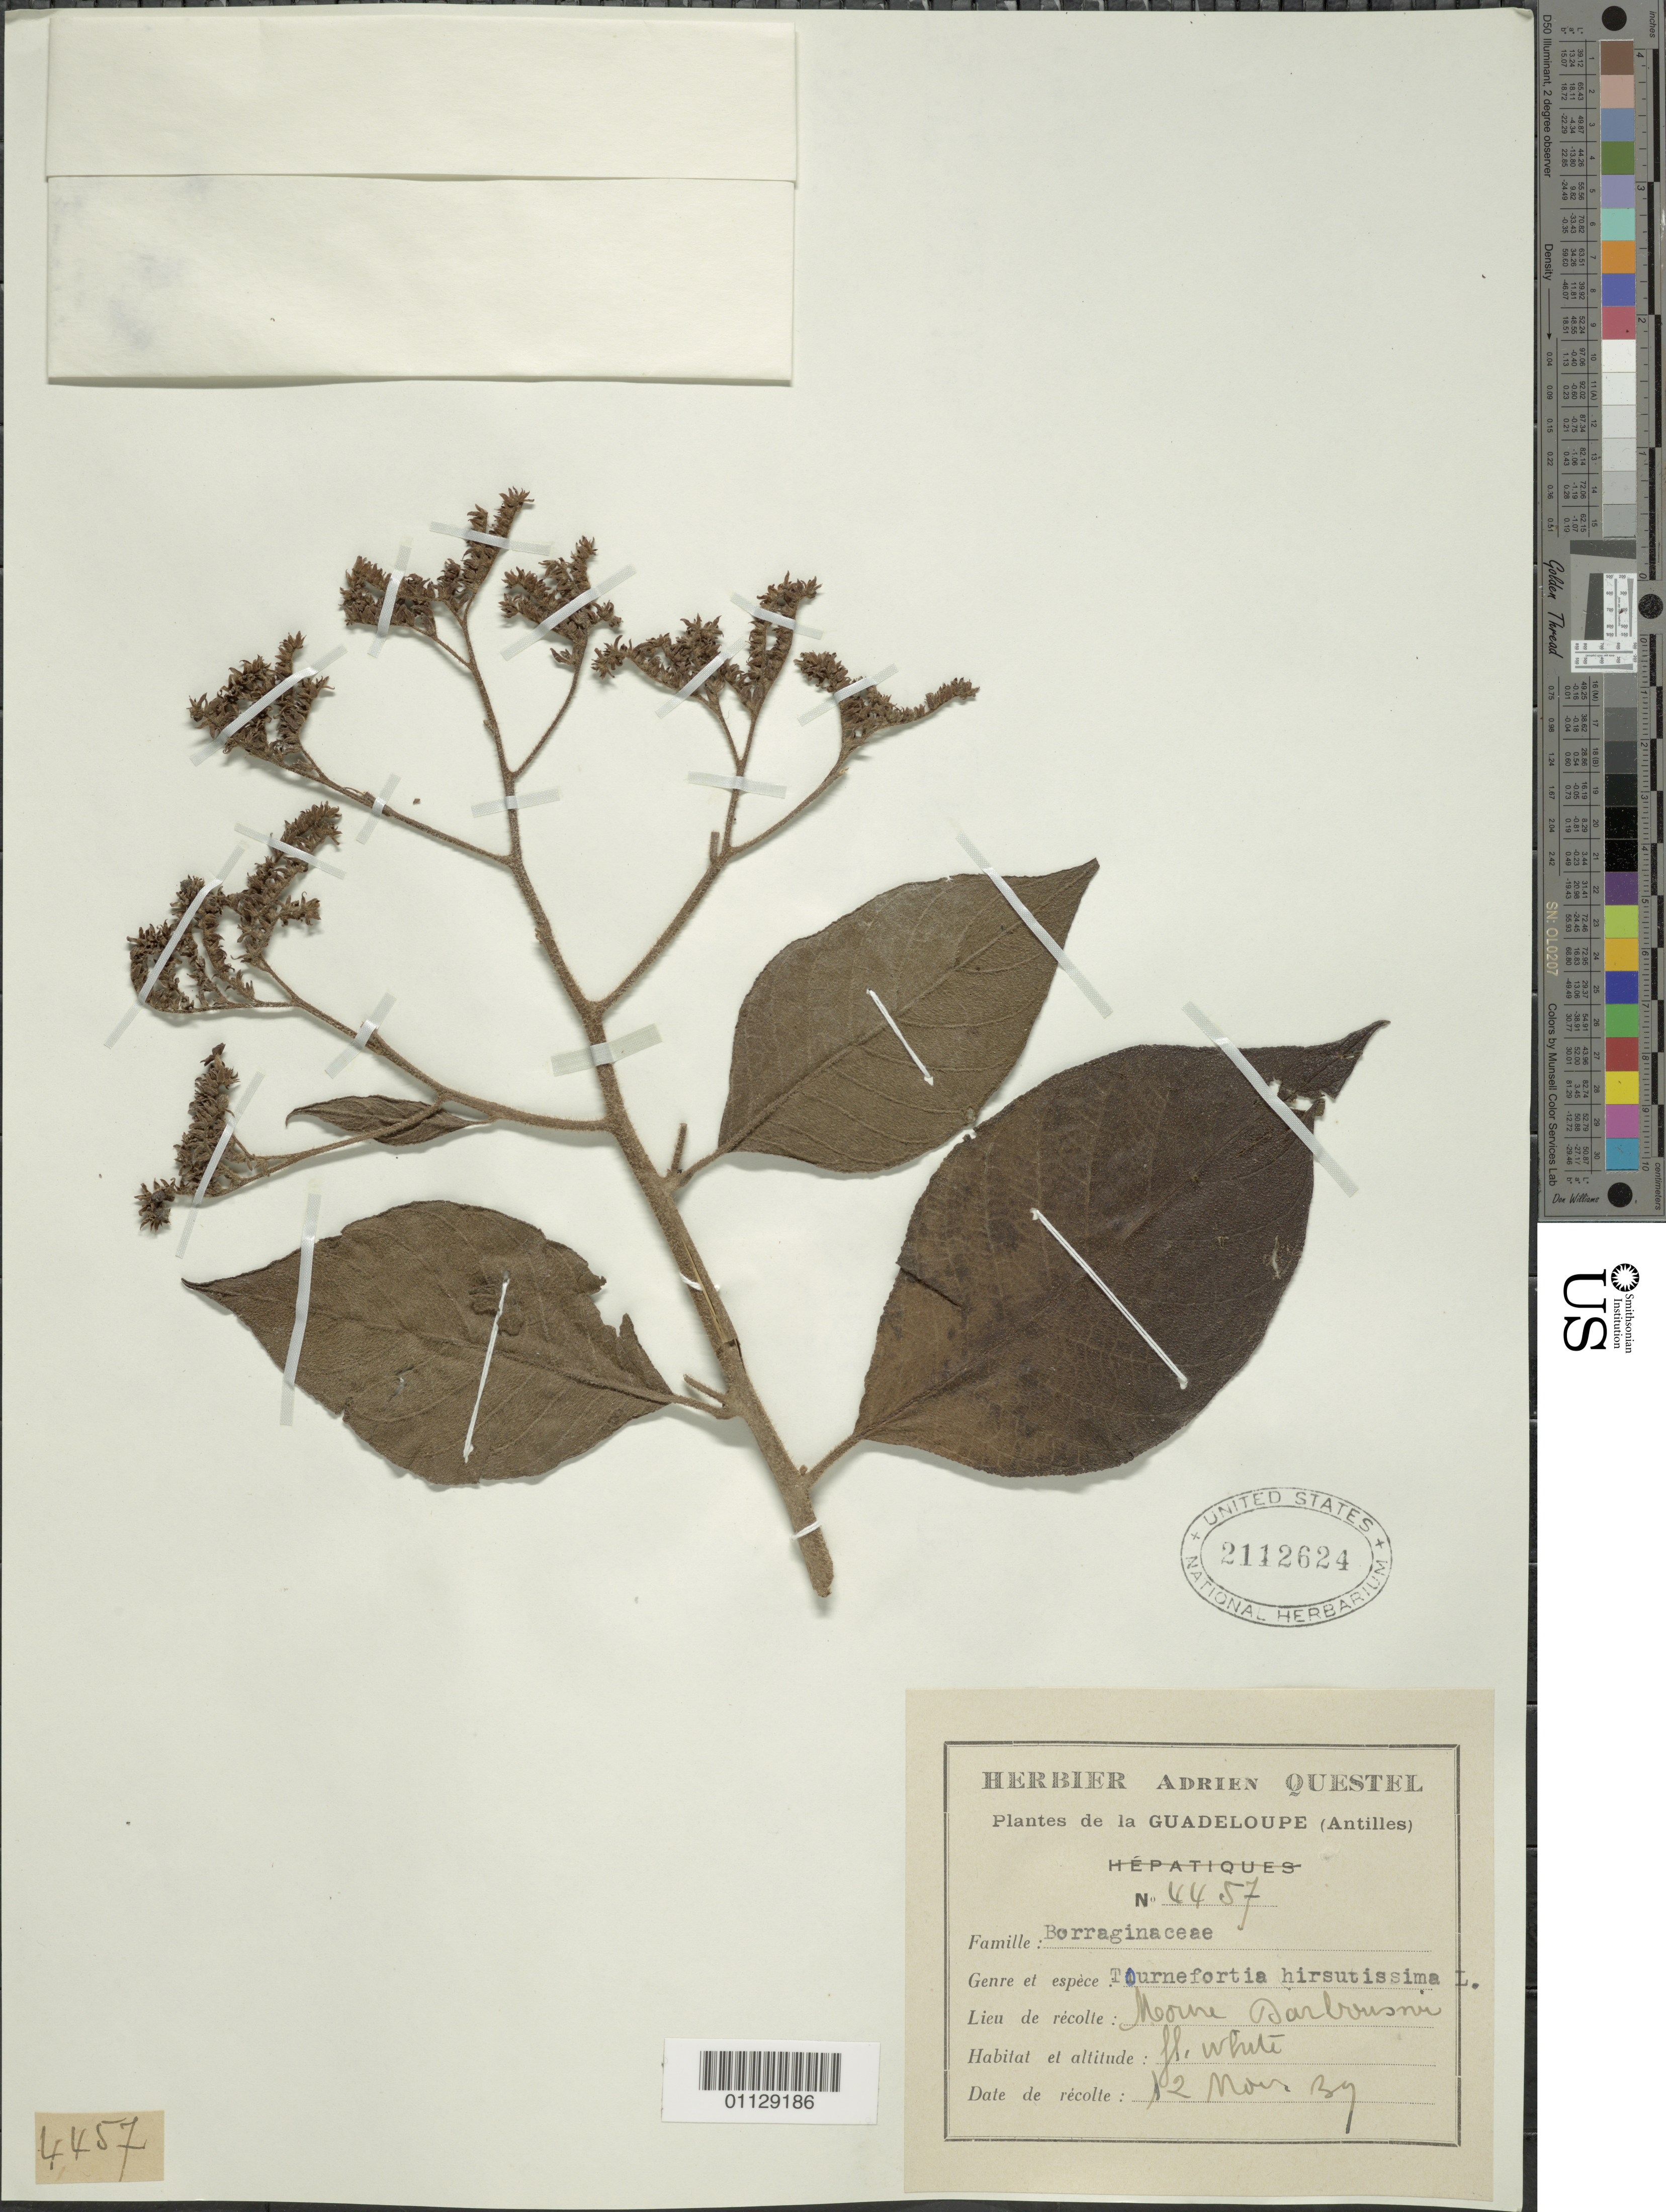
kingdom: Plantae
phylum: Tracheophyta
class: Magnoliopsida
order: Boraginales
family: Heliotropiaceae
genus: Tournefortia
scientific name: Tournefortia hirsutissima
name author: L.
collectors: A. Questel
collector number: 4457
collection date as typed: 12 Mar 1939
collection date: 1939-03-12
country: Guadeloupe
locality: Moourne Barboussime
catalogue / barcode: US 2112624